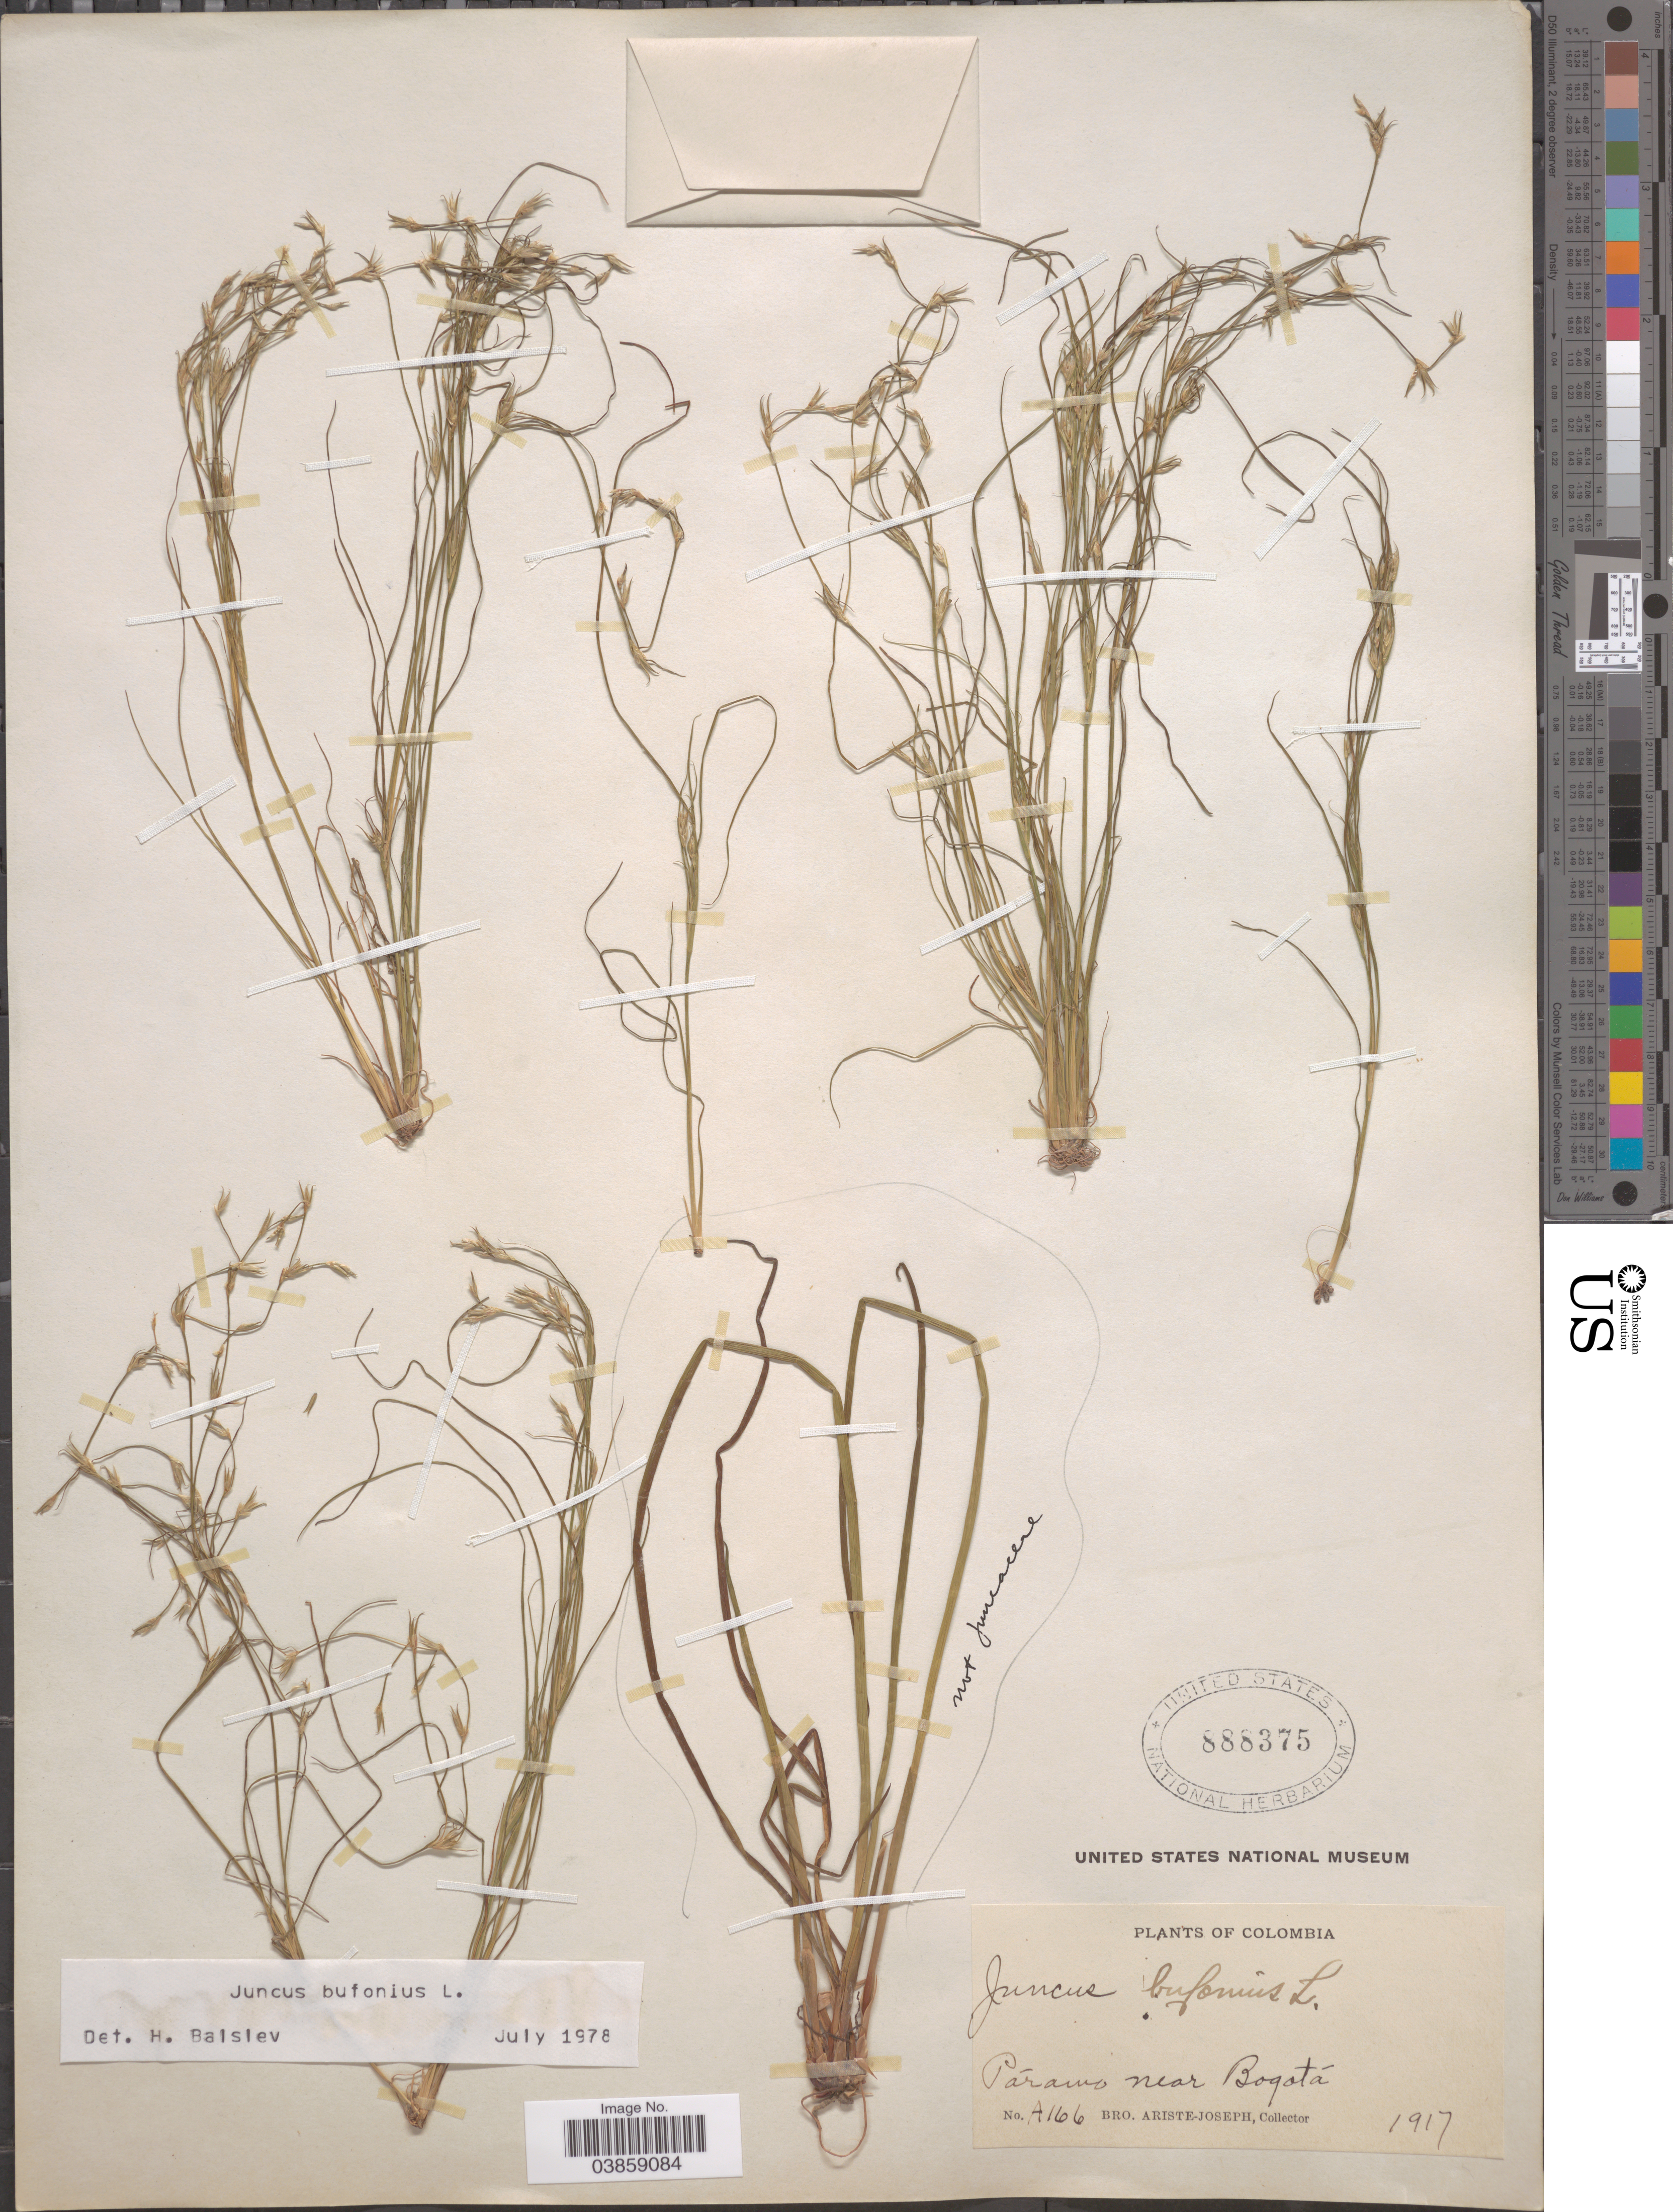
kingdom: Plantae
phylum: Tracheophyta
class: Liliopsida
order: Poales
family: Juncaceae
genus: Juncus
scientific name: Juncus bufonius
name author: L.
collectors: Bro. Ariste-Joseph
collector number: A166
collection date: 1917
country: Colombia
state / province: Bogota D.C.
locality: Páramo near Bogotá.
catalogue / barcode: US 888375